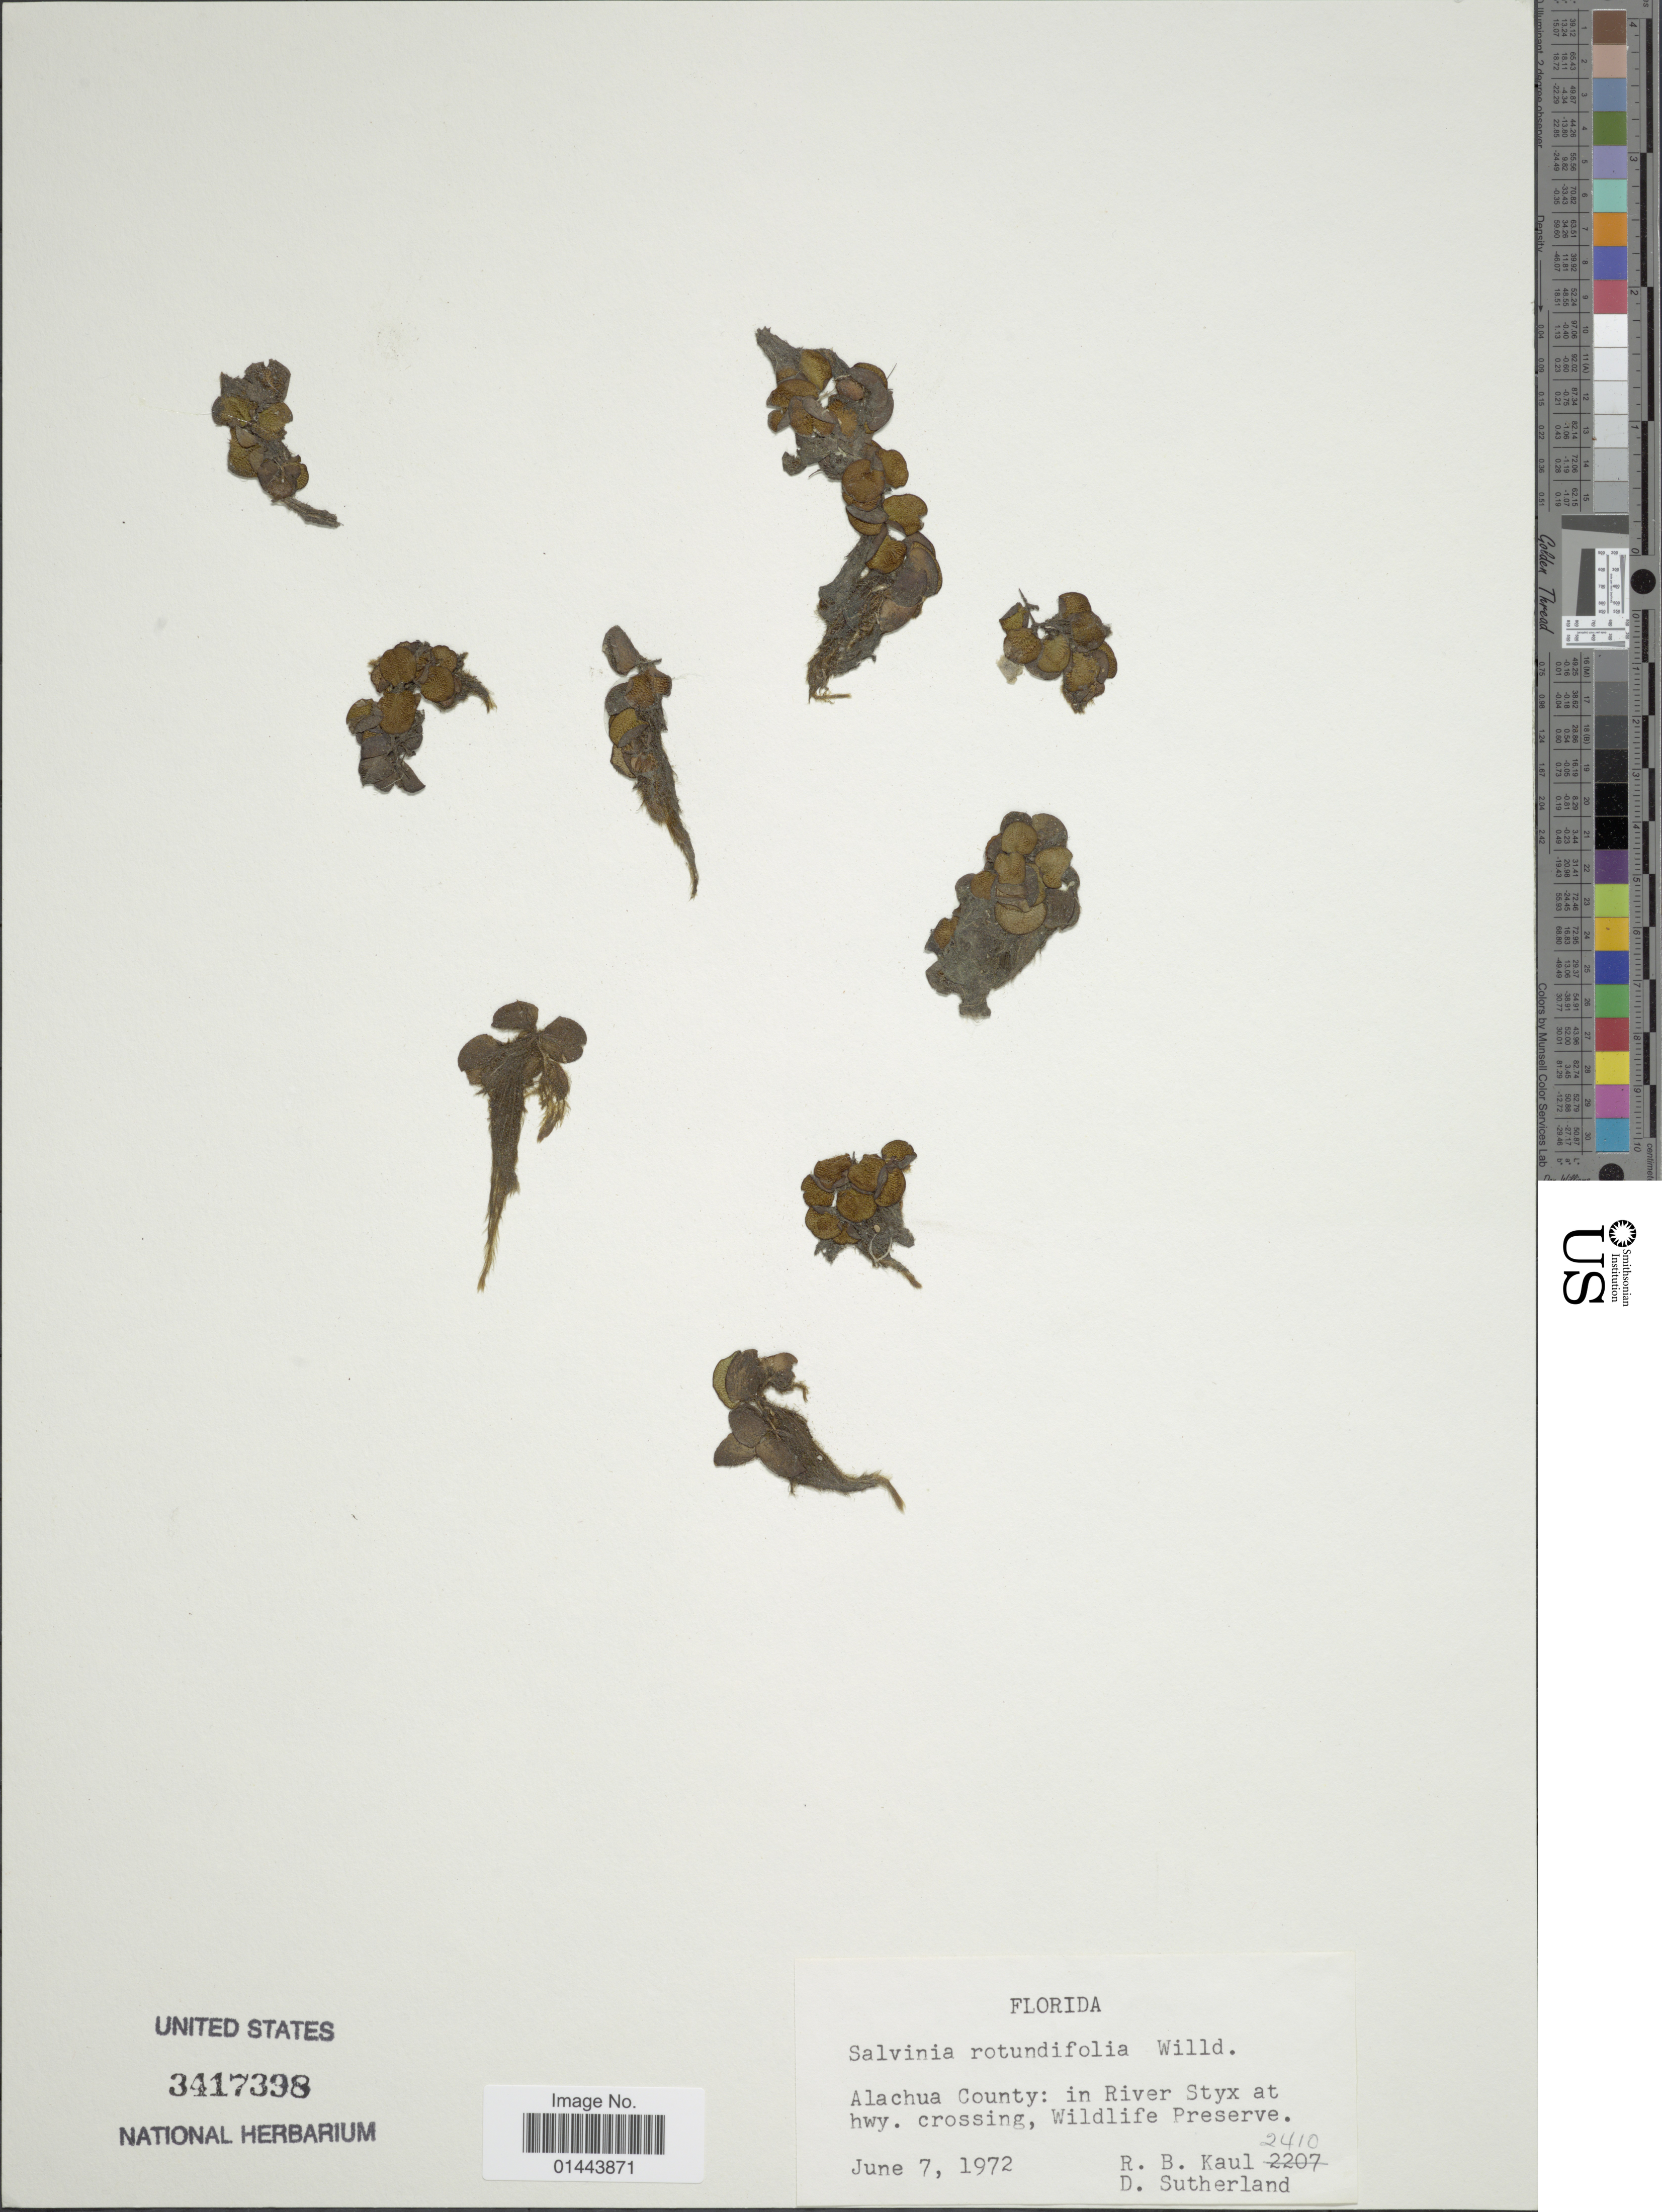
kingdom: Plantae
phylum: Tracheophyta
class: Polypodiopsida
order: Salviniales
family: Salviniaceae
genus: Salvinia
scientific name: Salvinia minima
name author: Baker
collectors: R. Kaul & D. Sutherland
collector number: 2410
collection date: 1972-06-07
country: United States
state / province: Florida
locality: Alachua County: in River Styx at hwy. crossing, Wildlife Preserve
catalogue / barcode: US 3417398